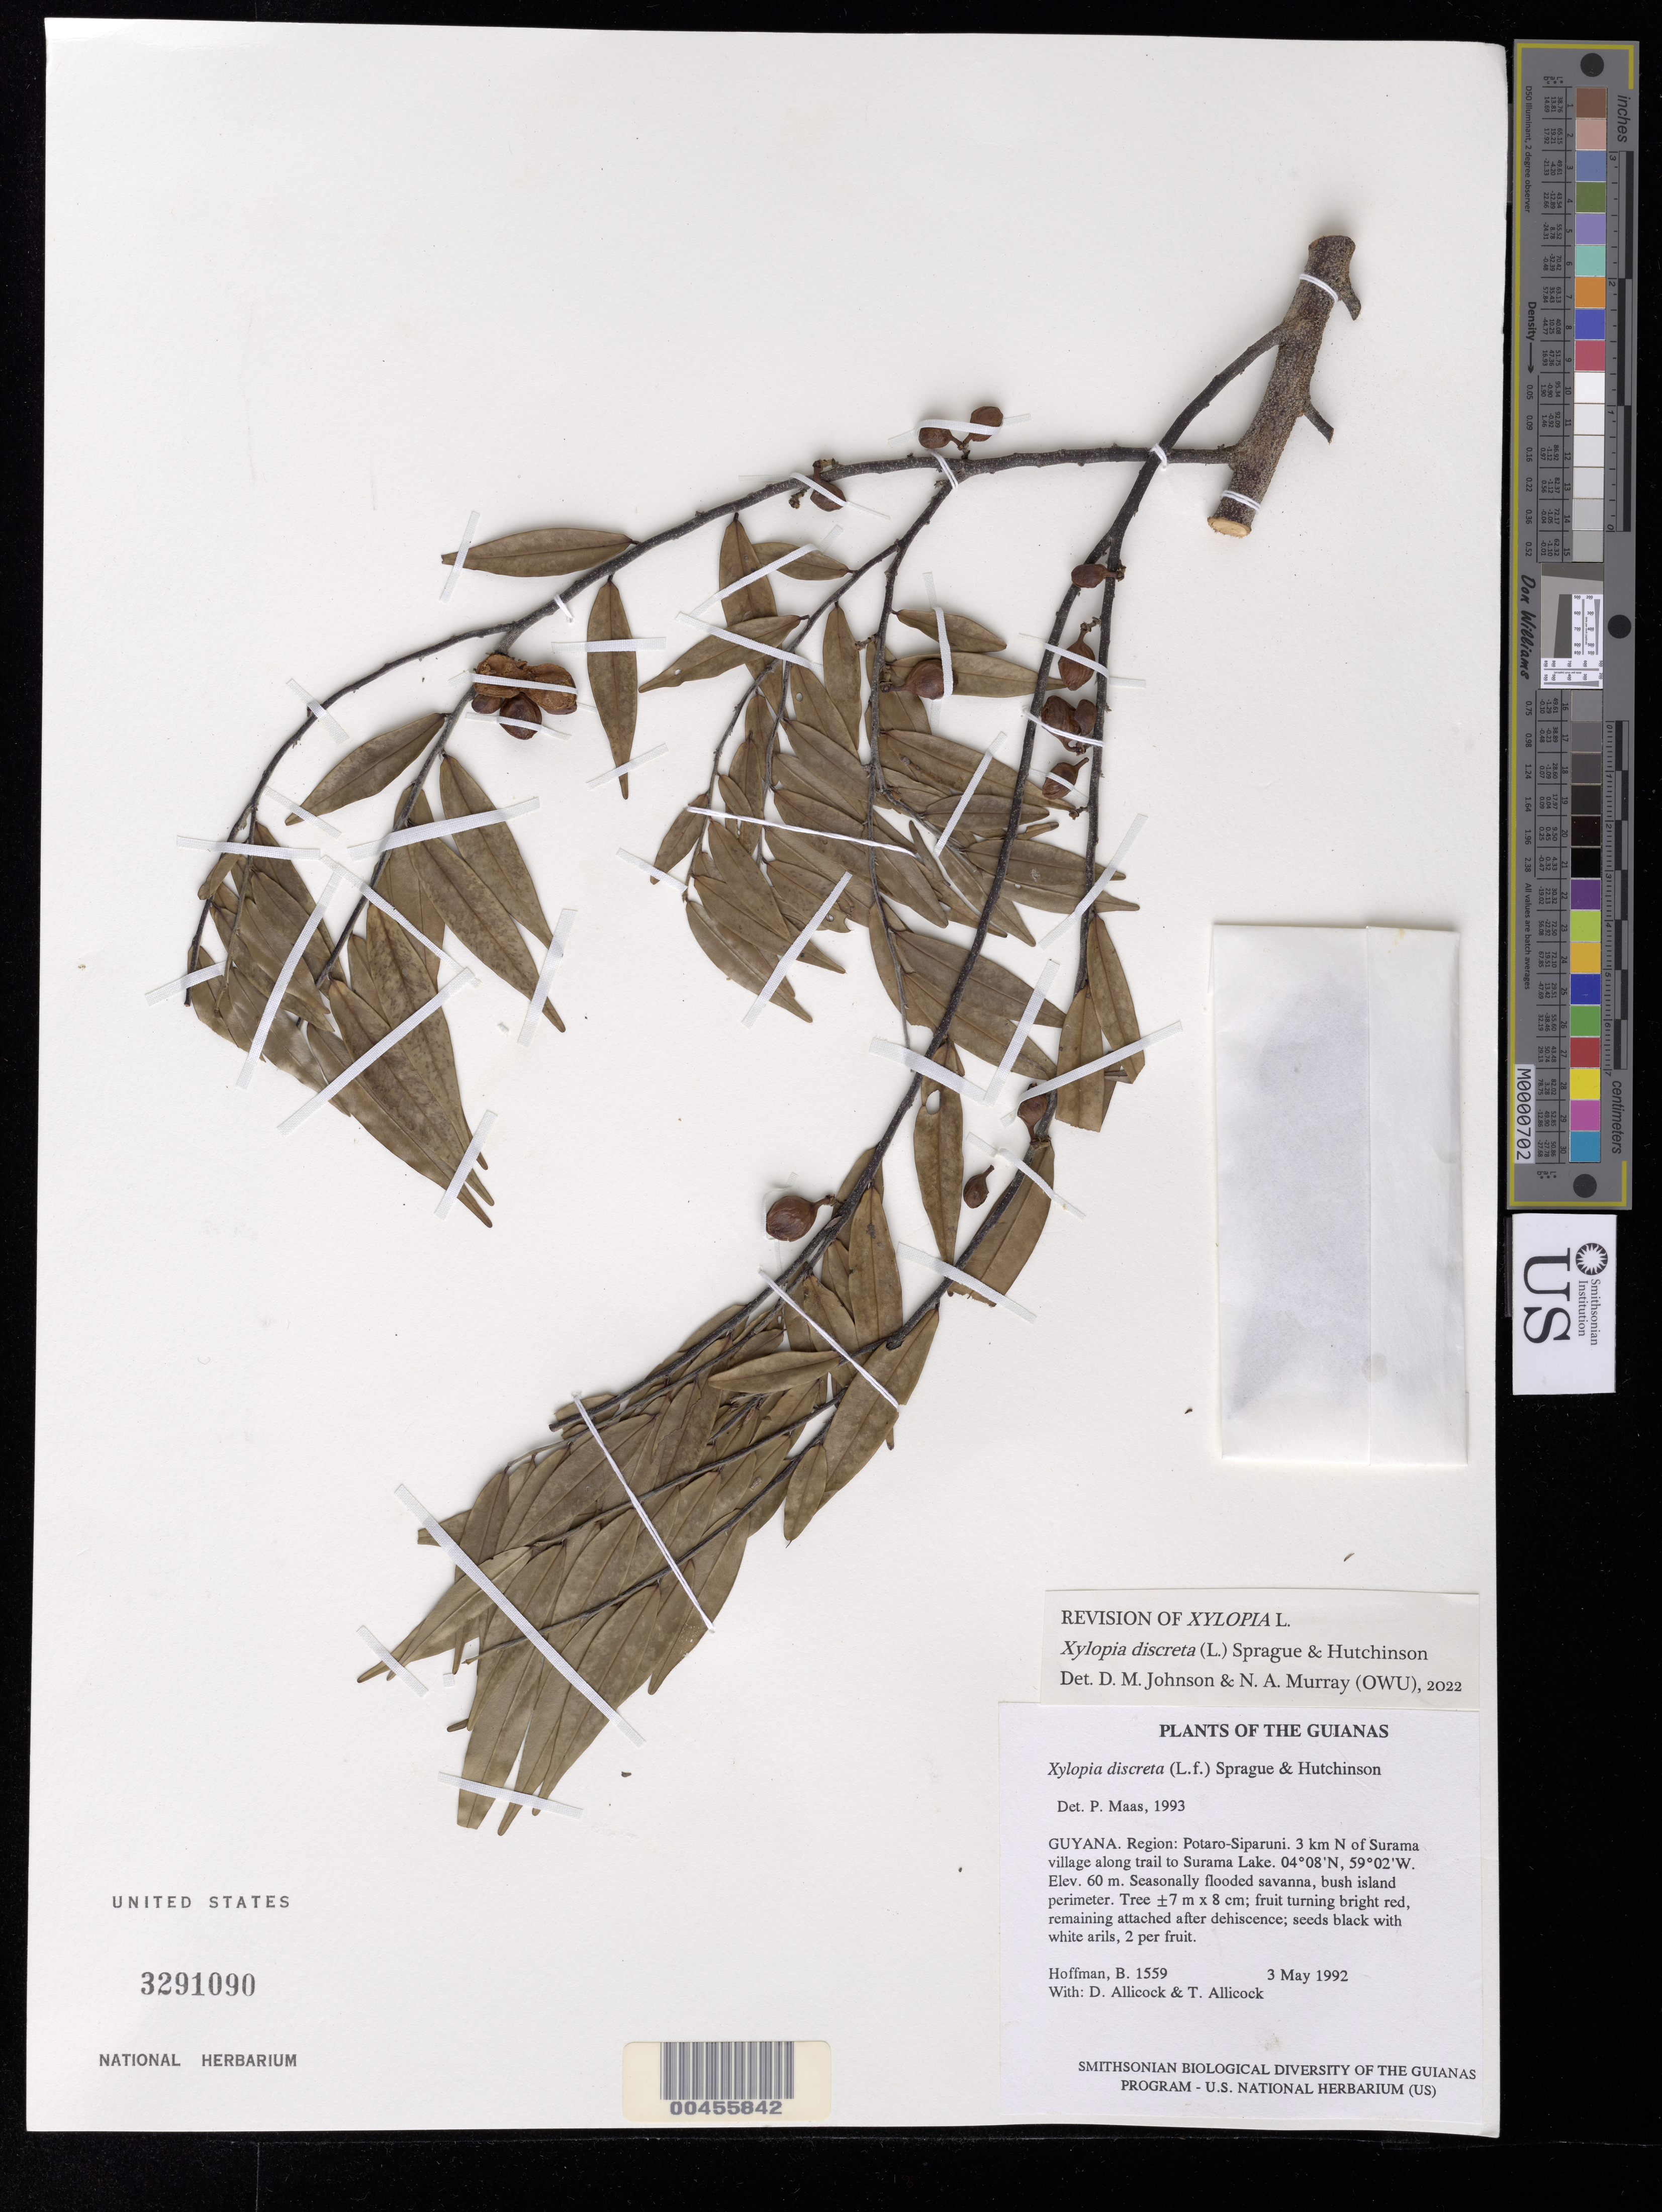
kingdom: Plantae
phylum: Tracheophyta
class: Magnoliopsida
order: Magnoliales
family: Annonaceae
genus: Xylopia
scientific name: Xylopia discreta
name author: (L. f.) Sprague & Hutch.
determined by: Maas, Paul J. M.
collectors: B. Hoffman, D. Allicock & T. Allicock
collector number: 1559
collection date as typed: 3 May 1992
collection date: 1992-05-03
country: Guyana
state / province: Potaro-Siparuni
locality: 3 km N of Surama village along trail to Surama Lake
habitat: Seasonally flooded savanna, bush island perimeter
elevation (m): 60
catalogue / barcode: US 3291090